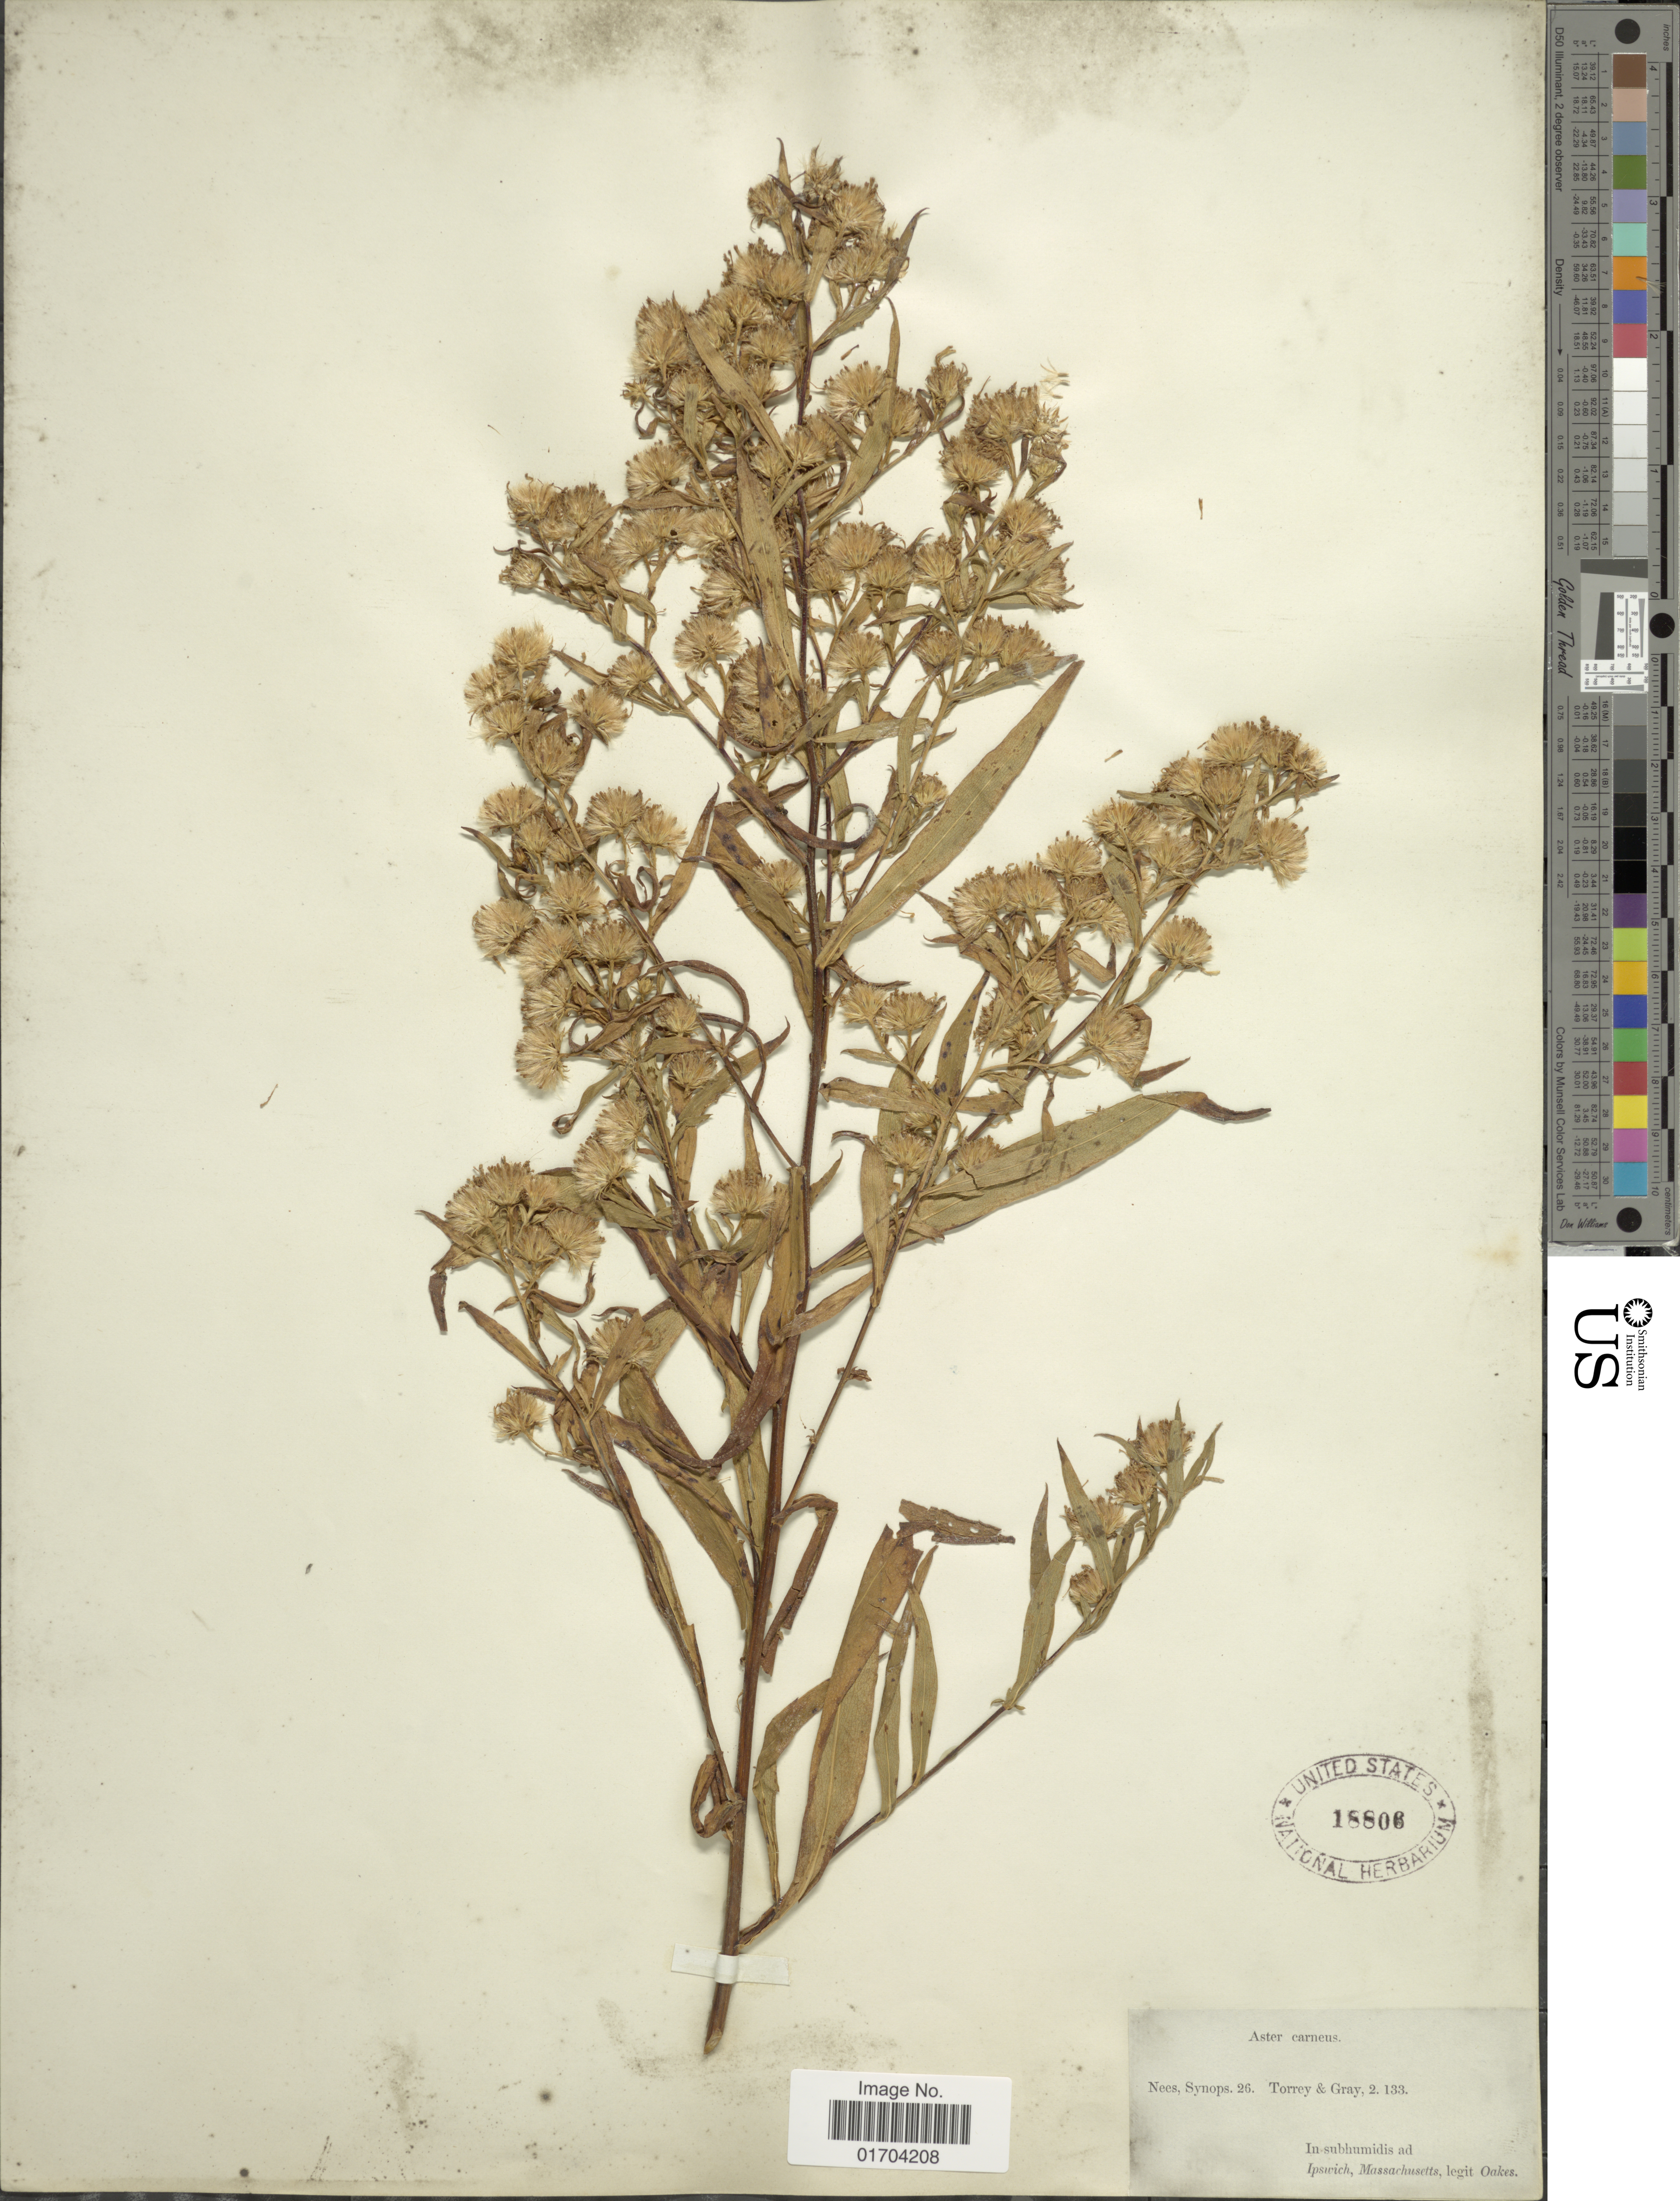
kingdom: Plantae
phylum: Tracheophyta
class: Magnoliopsida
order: Asterales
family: Asteraceae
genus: Symphyotrichum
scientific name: Symphyotrichum sp.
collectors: -. Oakes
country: United States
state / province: Massachusetts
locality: Ipswich.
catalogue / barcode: US 18806